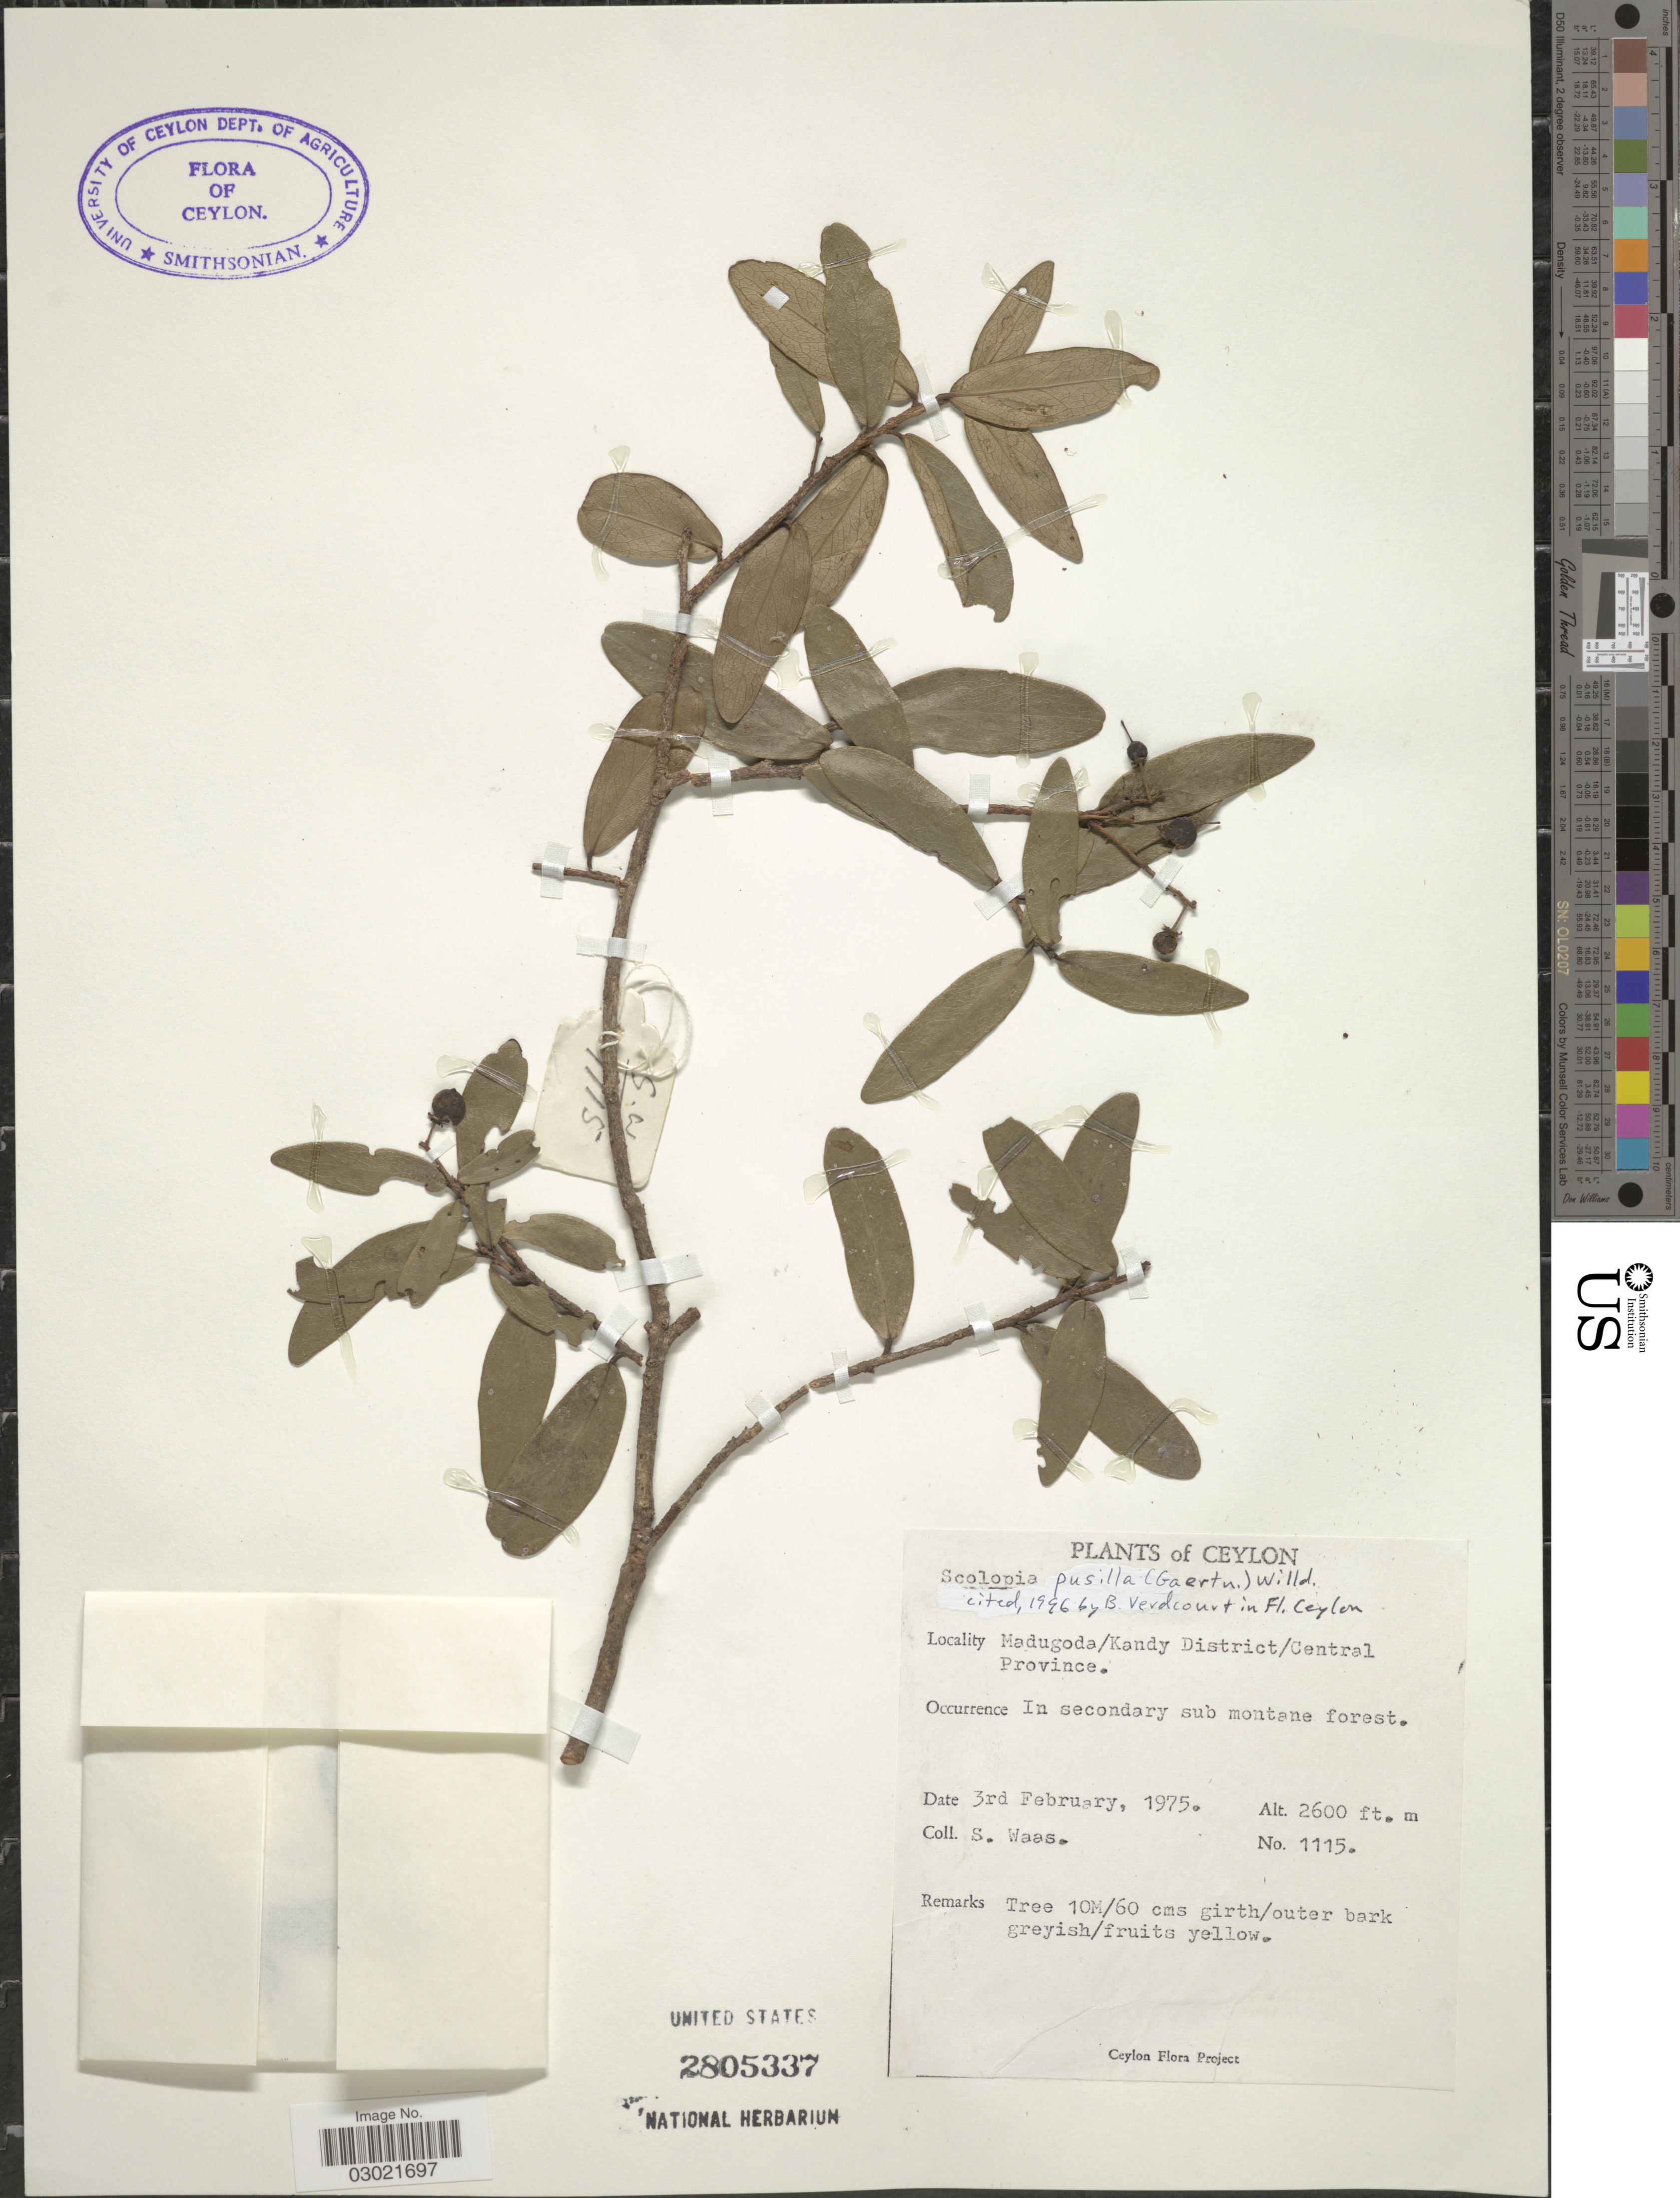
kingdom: Plantae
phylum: Tracheophyta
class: Magnoliopsida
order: Malpighiales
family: Salicaceae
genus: Scolopia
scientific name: Scolopia pusilla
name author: (Gaertn.) Willd.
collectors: S. Waas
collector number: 1115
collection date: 1975-02-03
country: Sri Lanka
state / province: Central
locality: Ceylon. Madugoda/ Kandy District.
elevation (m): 792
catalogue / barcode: US 2805337